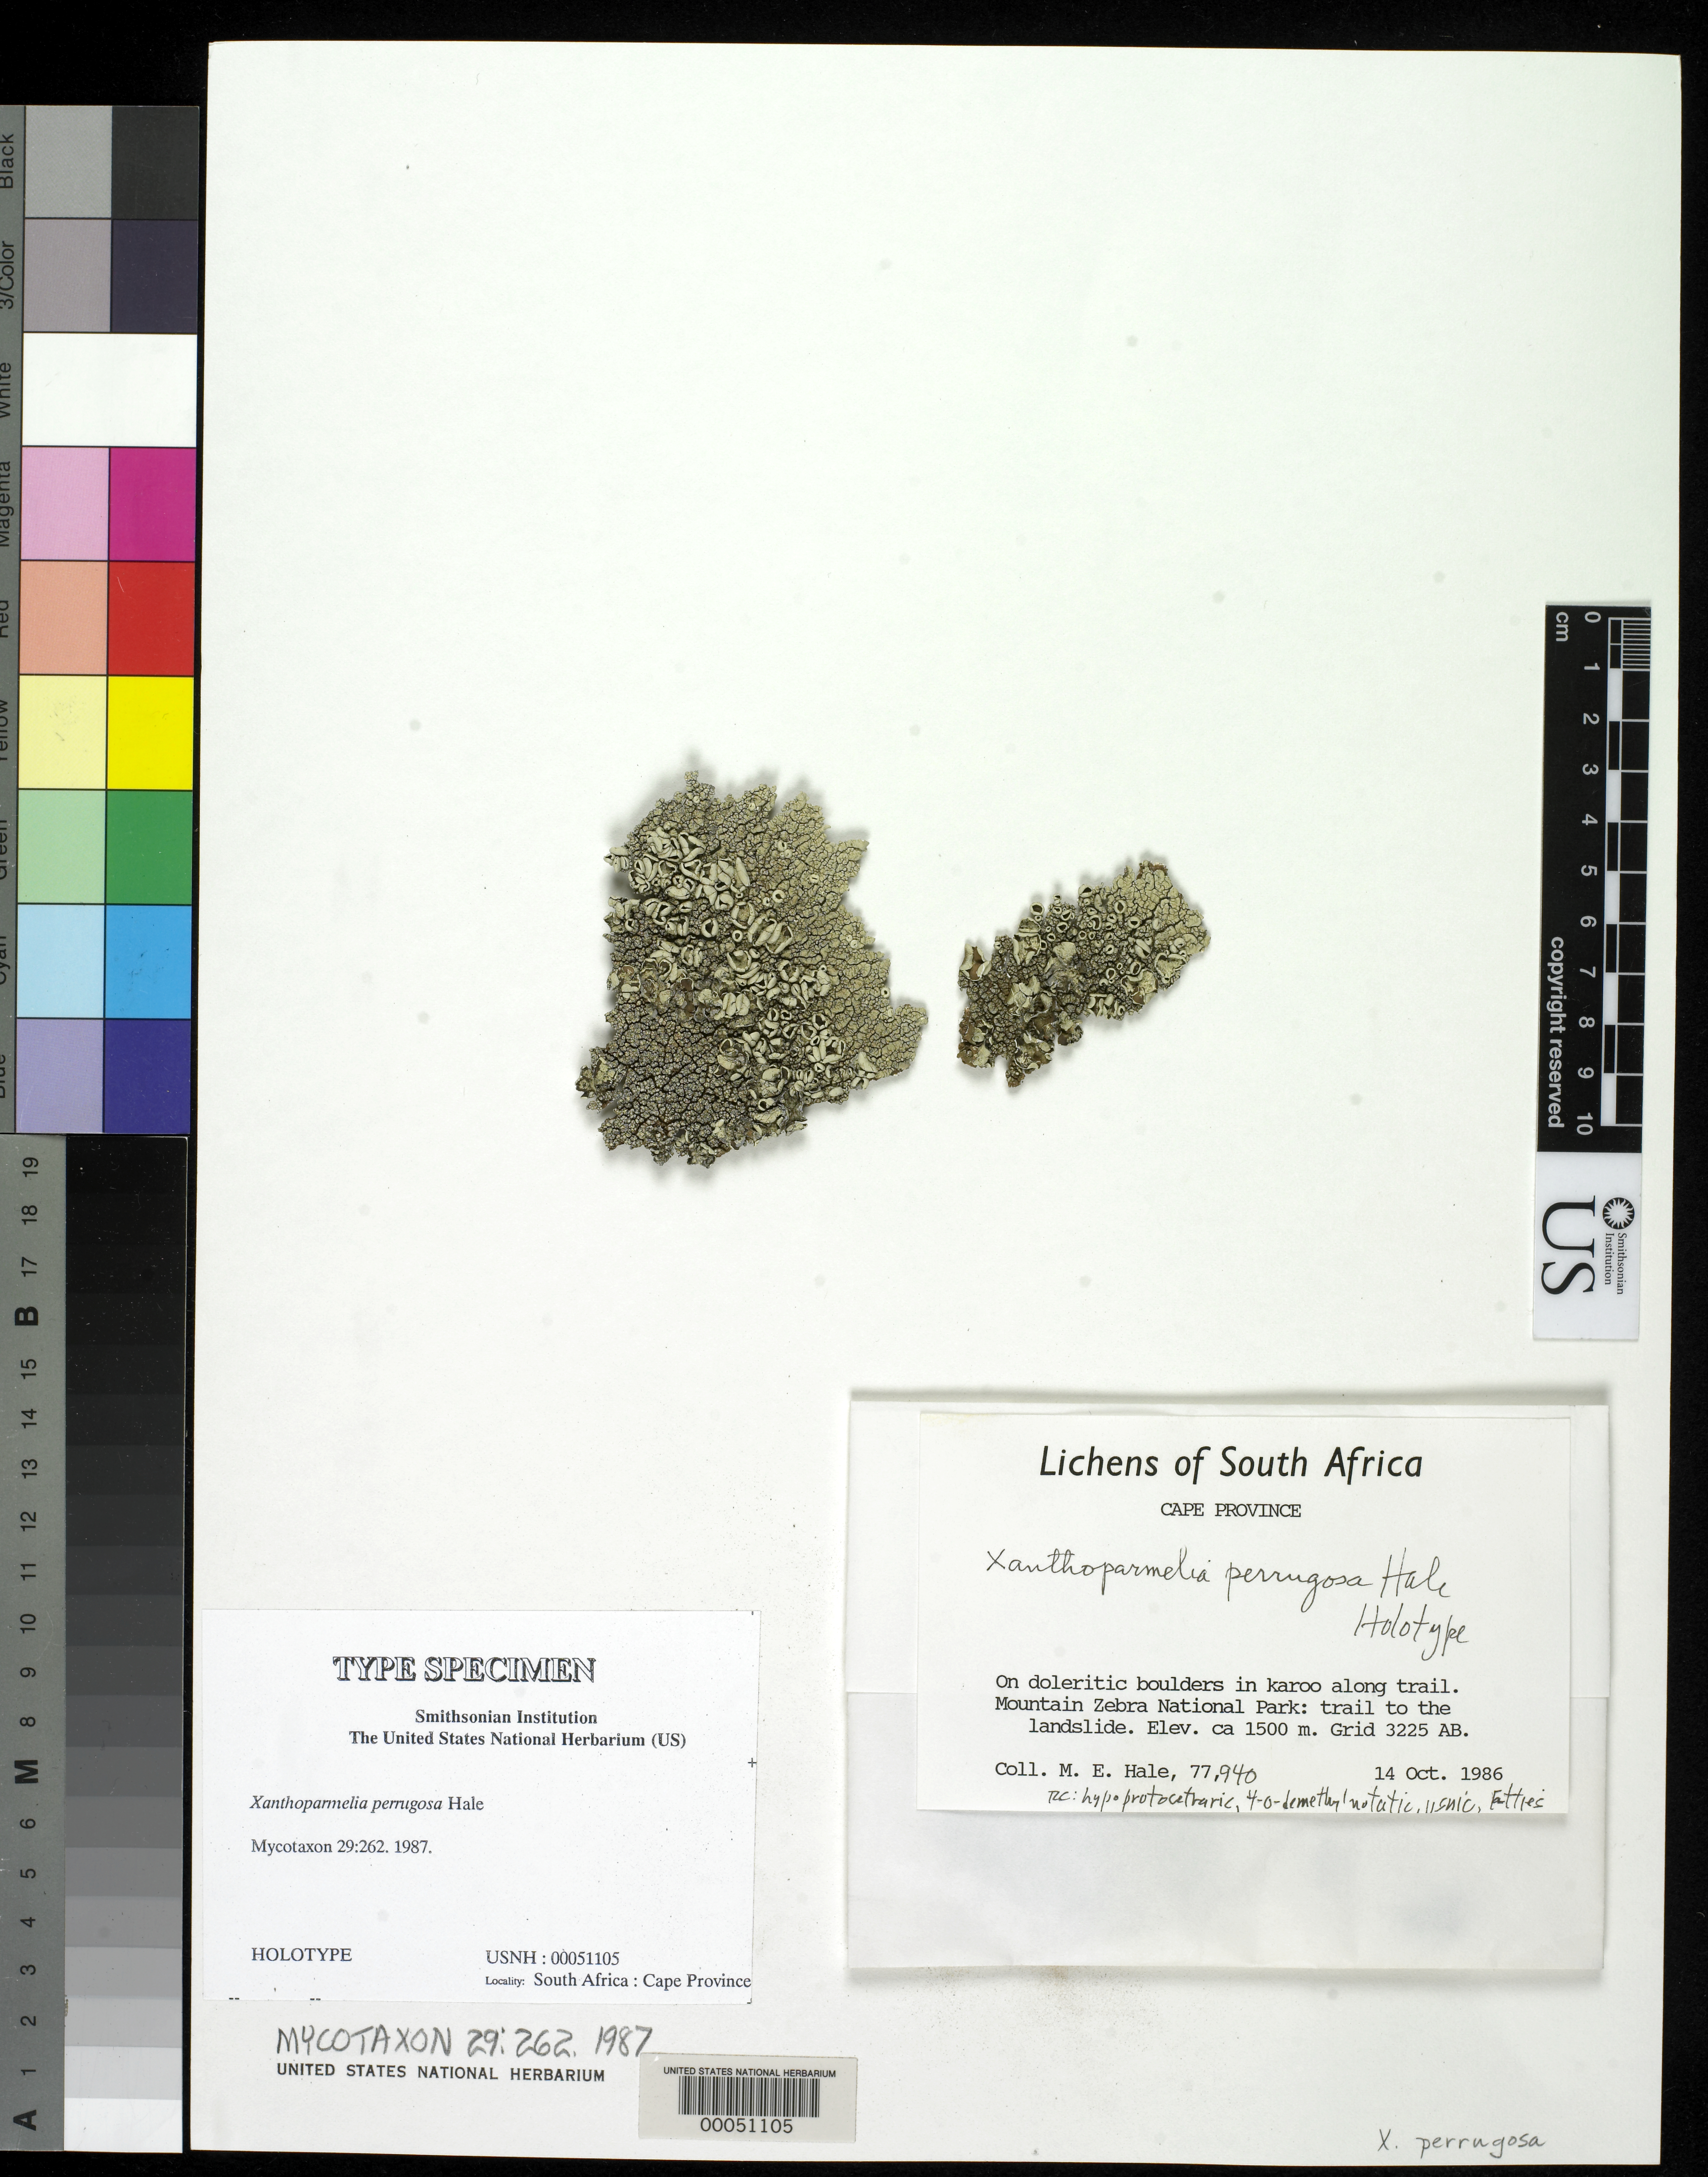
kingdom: Fungi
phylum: Ascomycota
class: Lecanoromycetes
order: Lecanorales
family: Parmeliaceae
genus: Xanthoparmelia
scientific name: Xanthoparmelia perrugosa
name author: Hale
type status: Holotype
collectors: M. Hale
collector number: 77940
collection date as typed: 14 Oct 1986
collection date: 1986-10-14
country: South Africa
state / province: Eastern Cape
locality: Grid 3225 AB. Mountain Zebra National Park, trail to landslide, on doleritic boulders in karoo along trail.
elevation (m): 1500